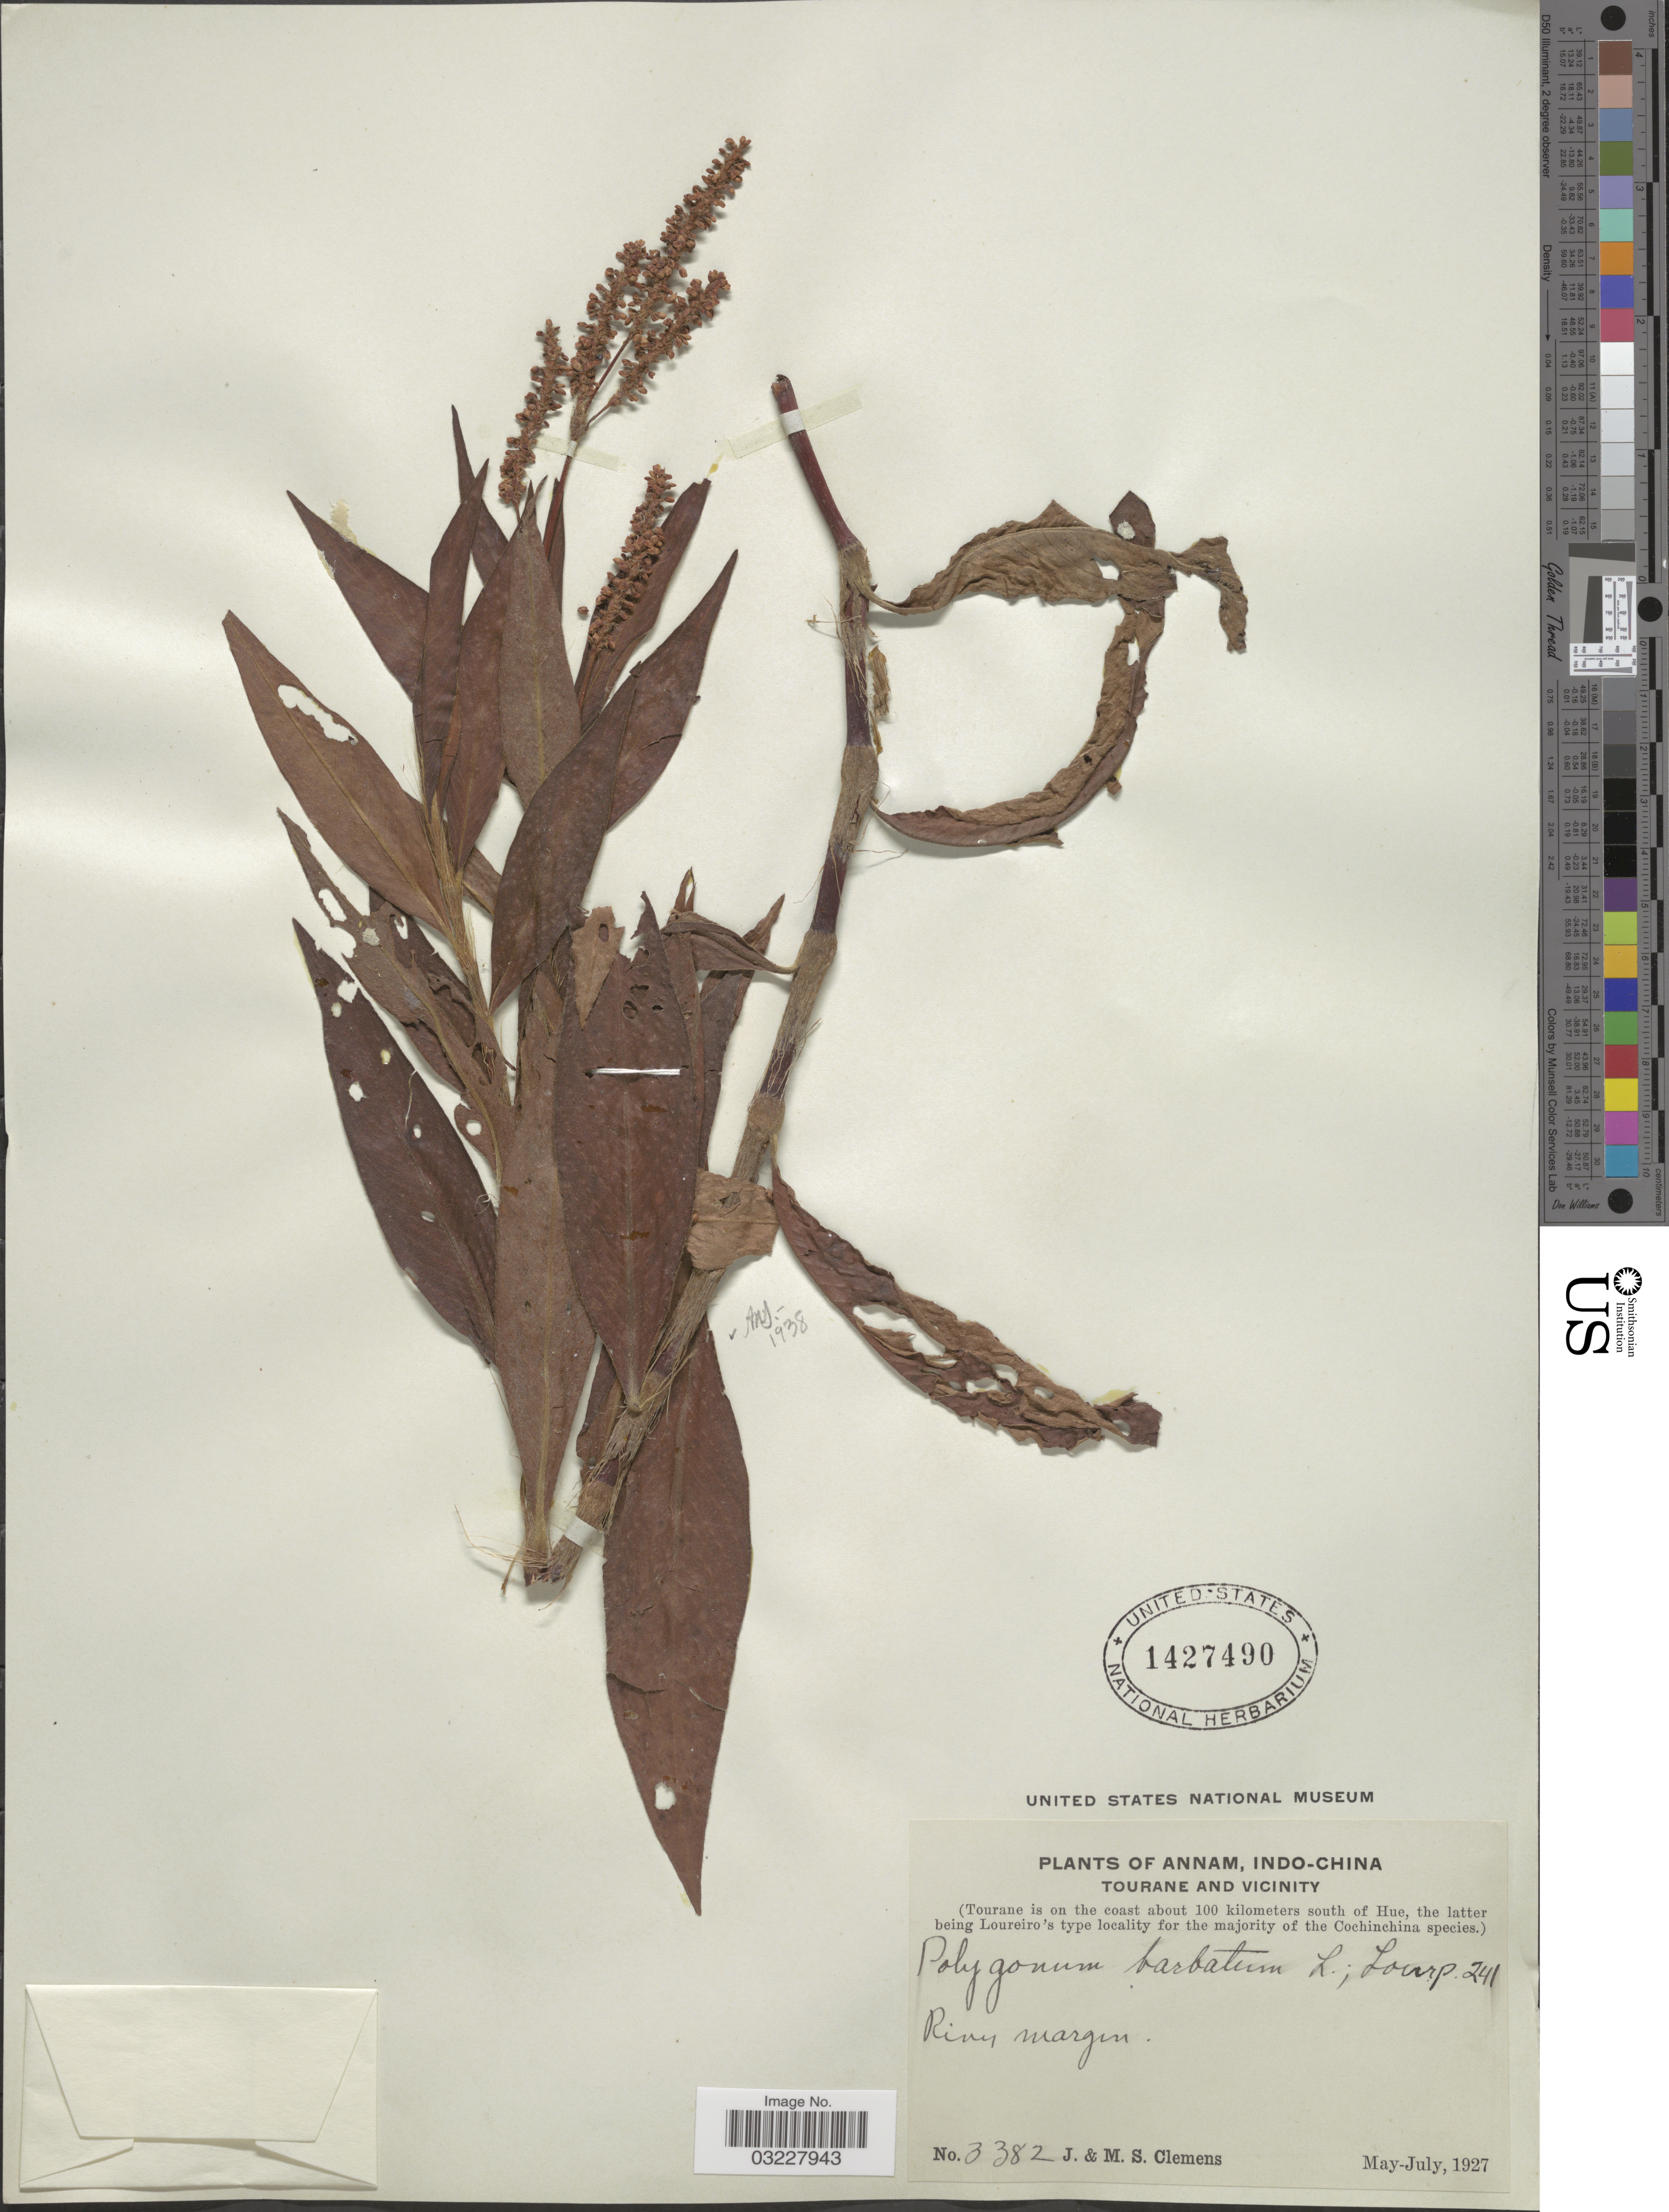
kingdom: Plantae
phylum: Tracheophyta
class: Magnoliopsida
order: Caryophyllales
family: Polygonaceae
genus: Polygonum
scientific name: Polygonum barbatum var. barbatum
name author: L.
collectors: J. Clemens & M. S. Clemens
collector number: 3382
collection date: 1927-05/1927-07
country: Vietnam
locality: Annam, Indo-China. Tourane and vicinity. Tourane is on the coast about 100 kilometers south of Hue.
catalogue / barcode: US 1427490